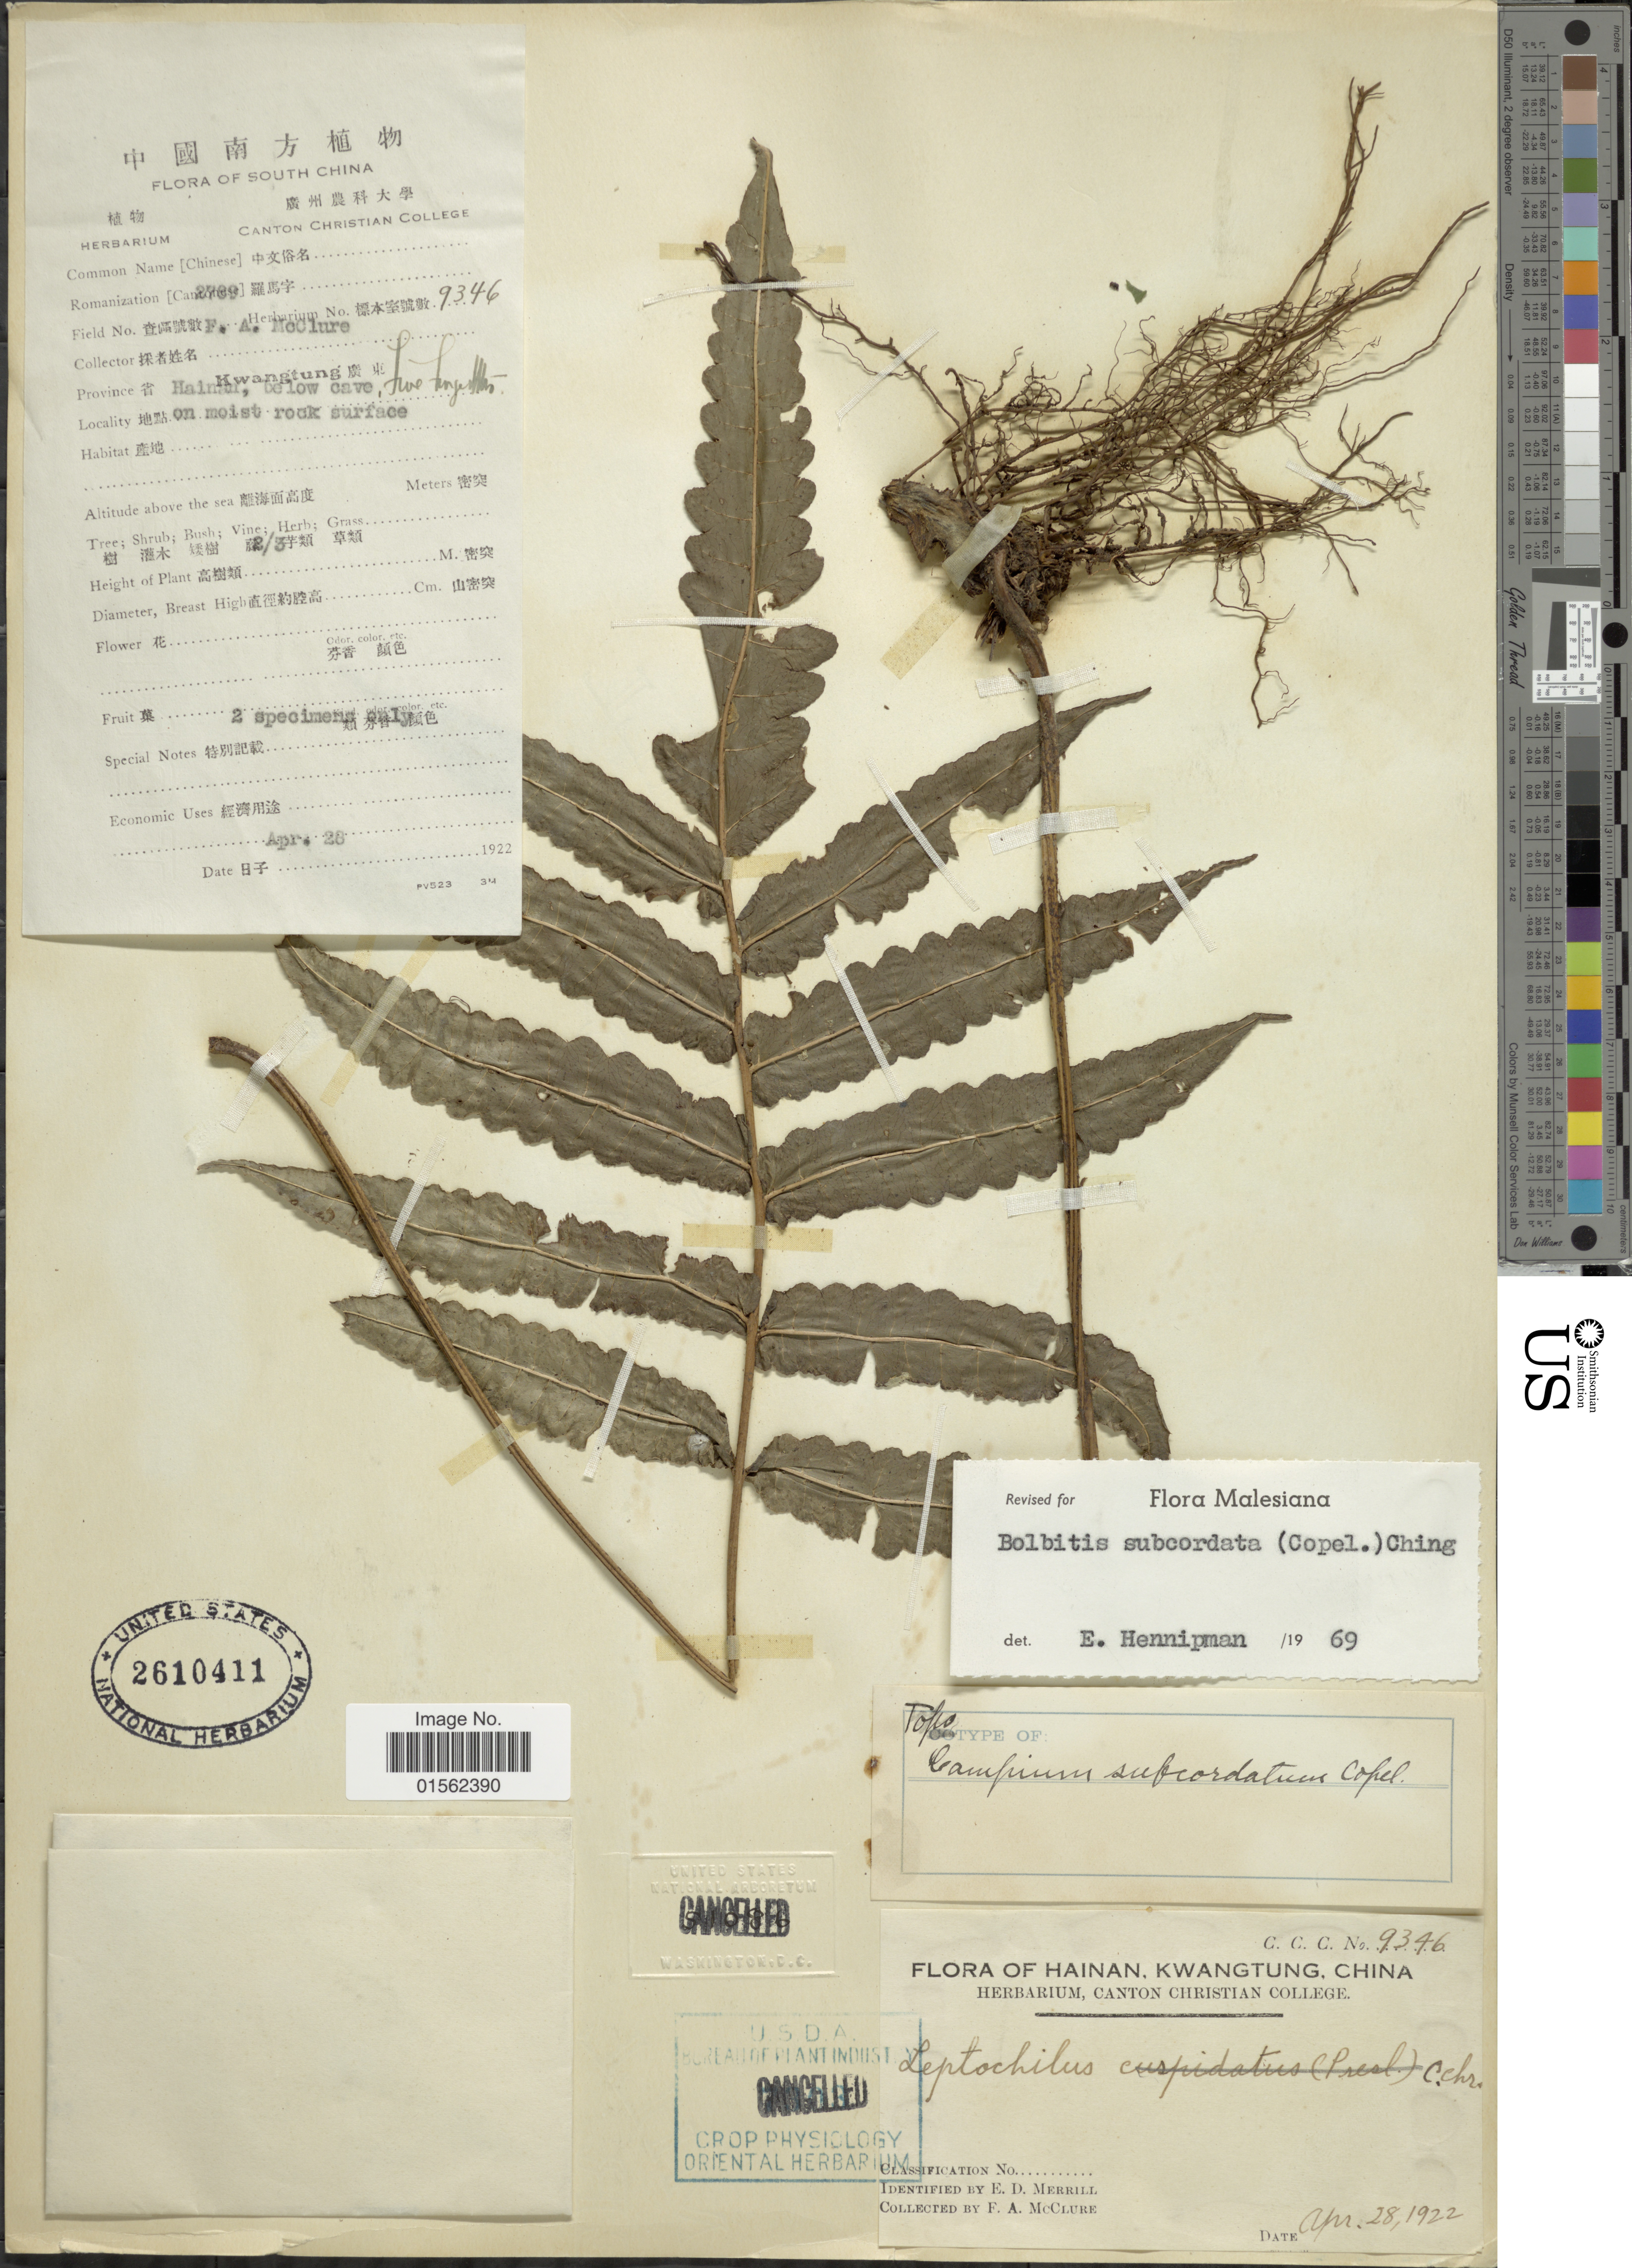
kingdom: Plantae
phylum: Tracheophyta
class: Polypodiopsida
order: Polypodiales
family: Dryopteridaceae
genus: Bolbitis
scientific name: Bolbitis subcordata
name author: (Copel.) Ching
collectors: F. A. McClure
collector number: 9346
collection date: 1922-04-28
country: China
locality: South China, Province Kwangtung, Hainan, below cave, [illegible text]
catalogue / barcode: US 2610411